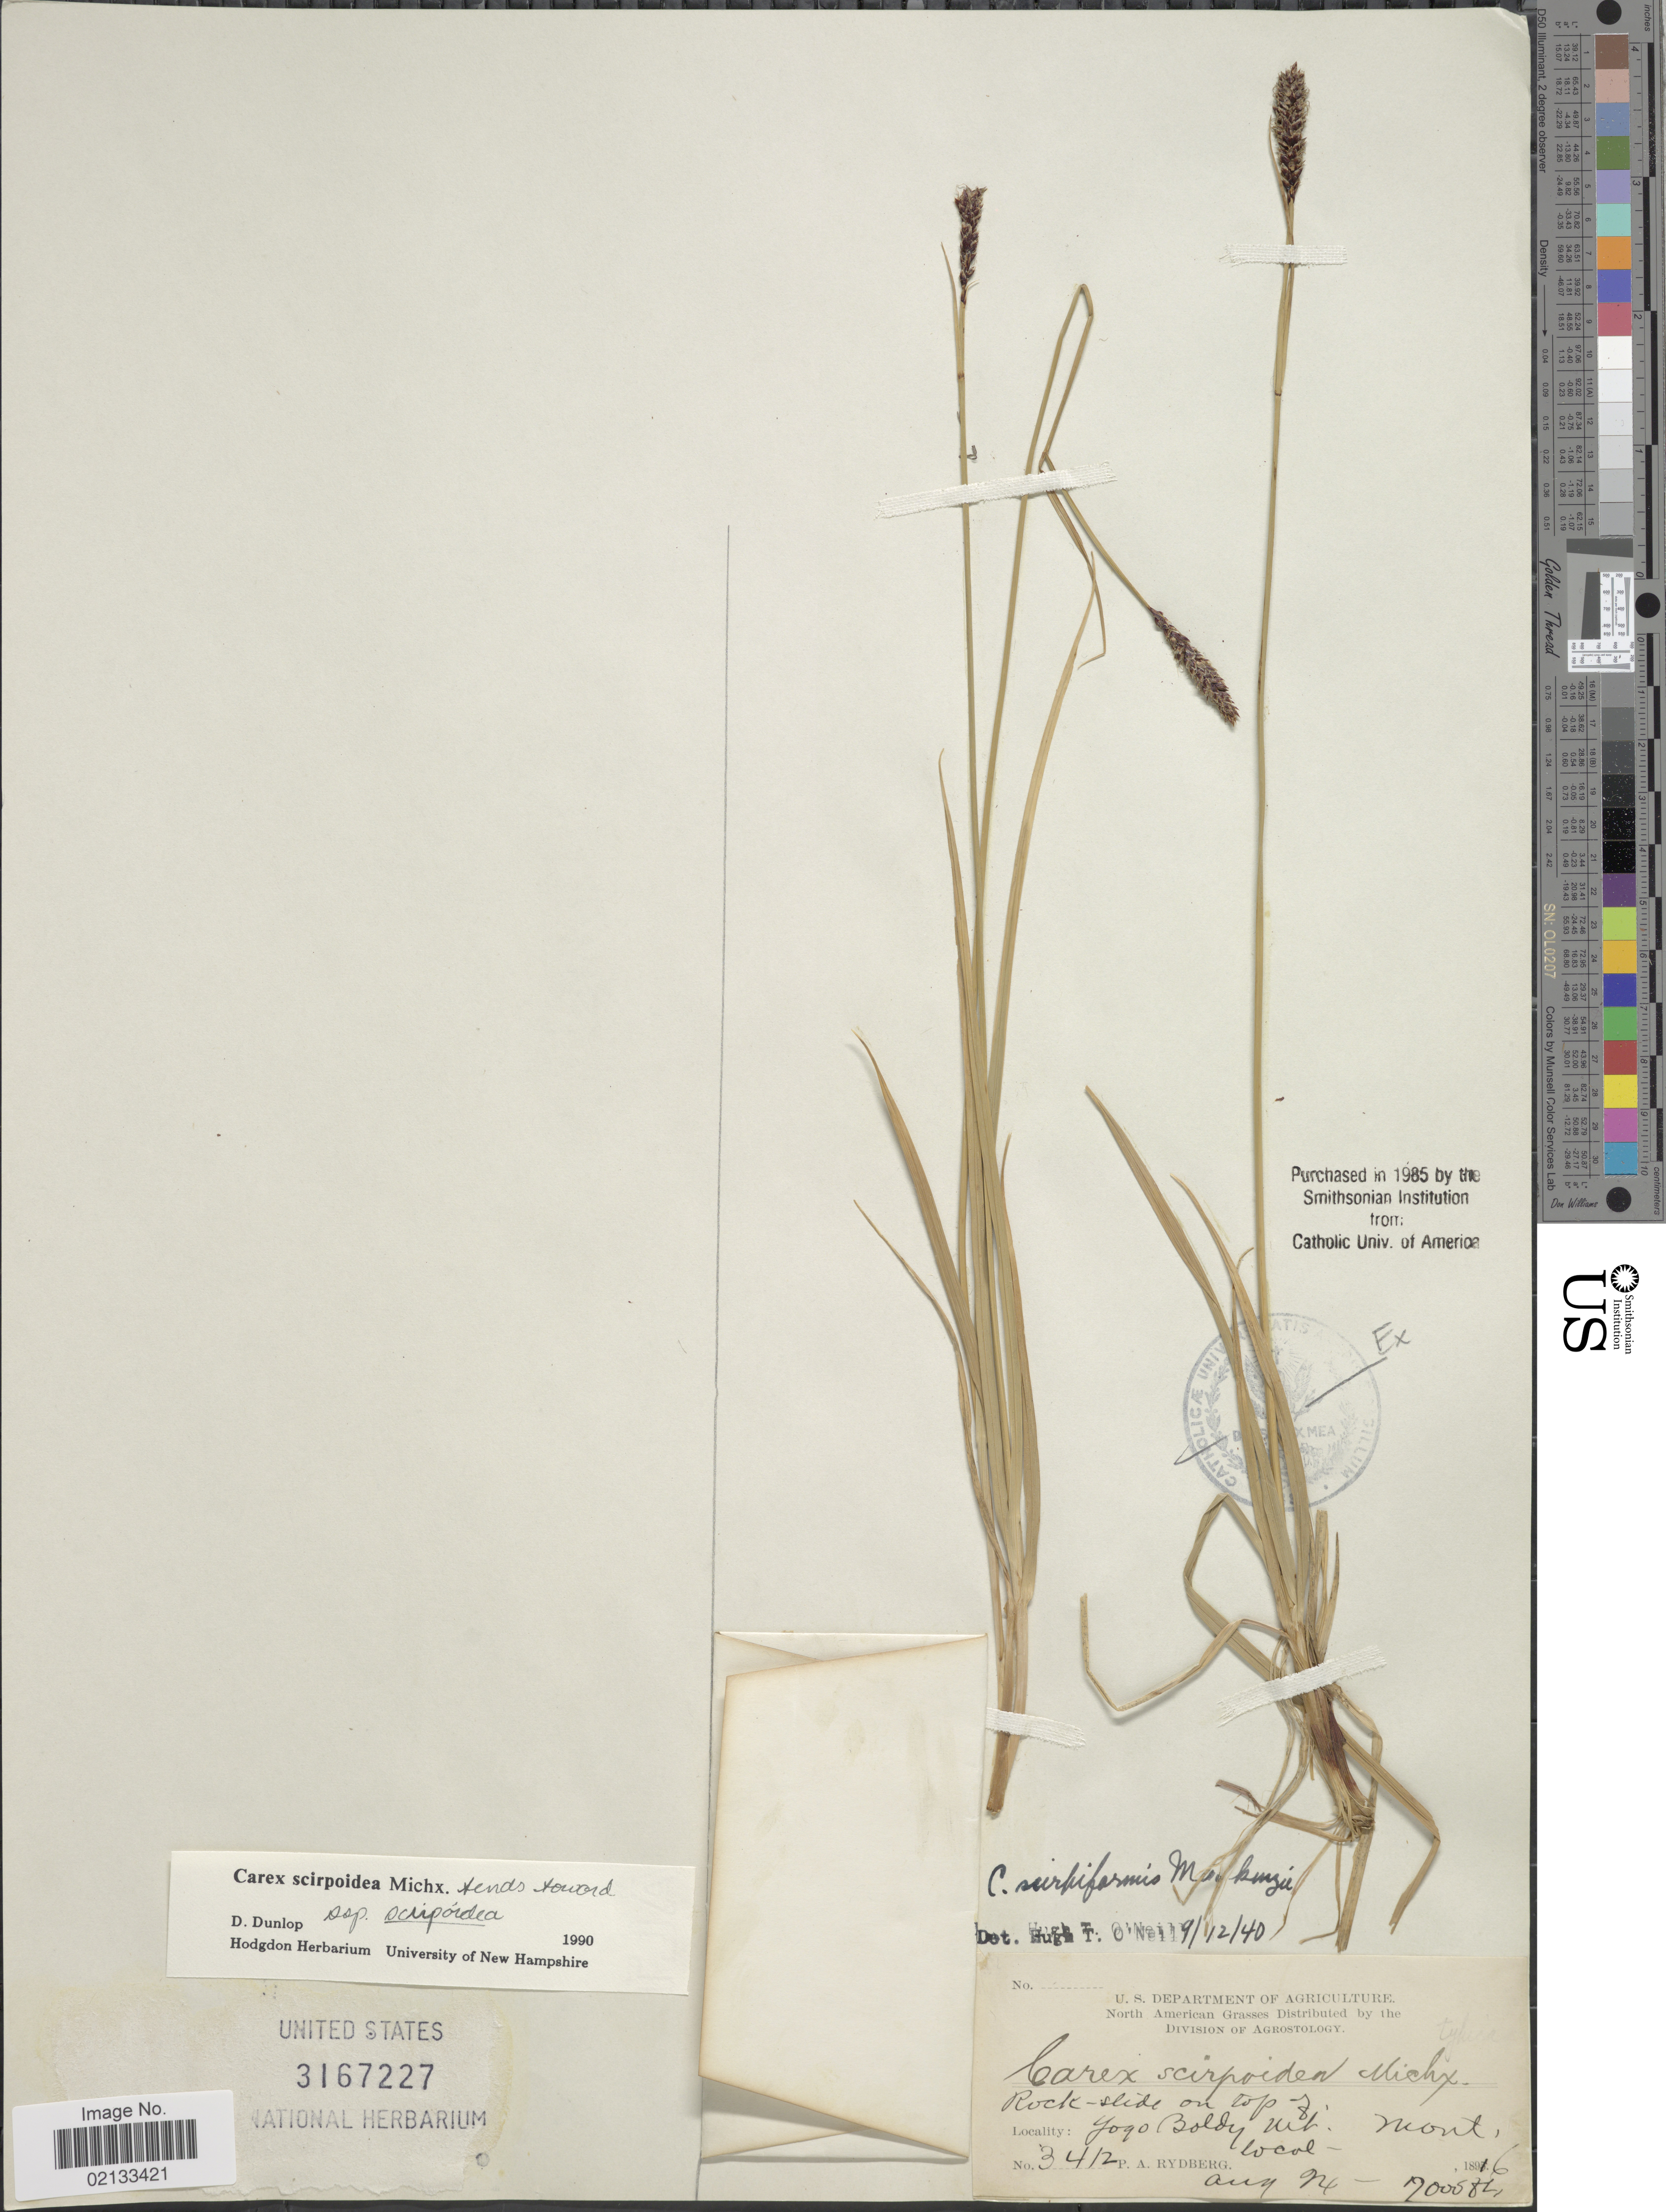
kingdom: Plantae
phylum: Tracheophyta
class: Liliopsida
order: Poales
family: Cyperaceae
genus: Carex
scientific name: Carex scirpoidea subsp. scirpoidea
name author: Michx.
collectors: P. A. Rydberg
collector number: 3412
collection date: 1896-08-24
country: United States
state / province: Montana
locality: Rock-slide on top of Yogo Baldy Mt.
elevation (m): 2134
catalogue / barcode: US 3167227